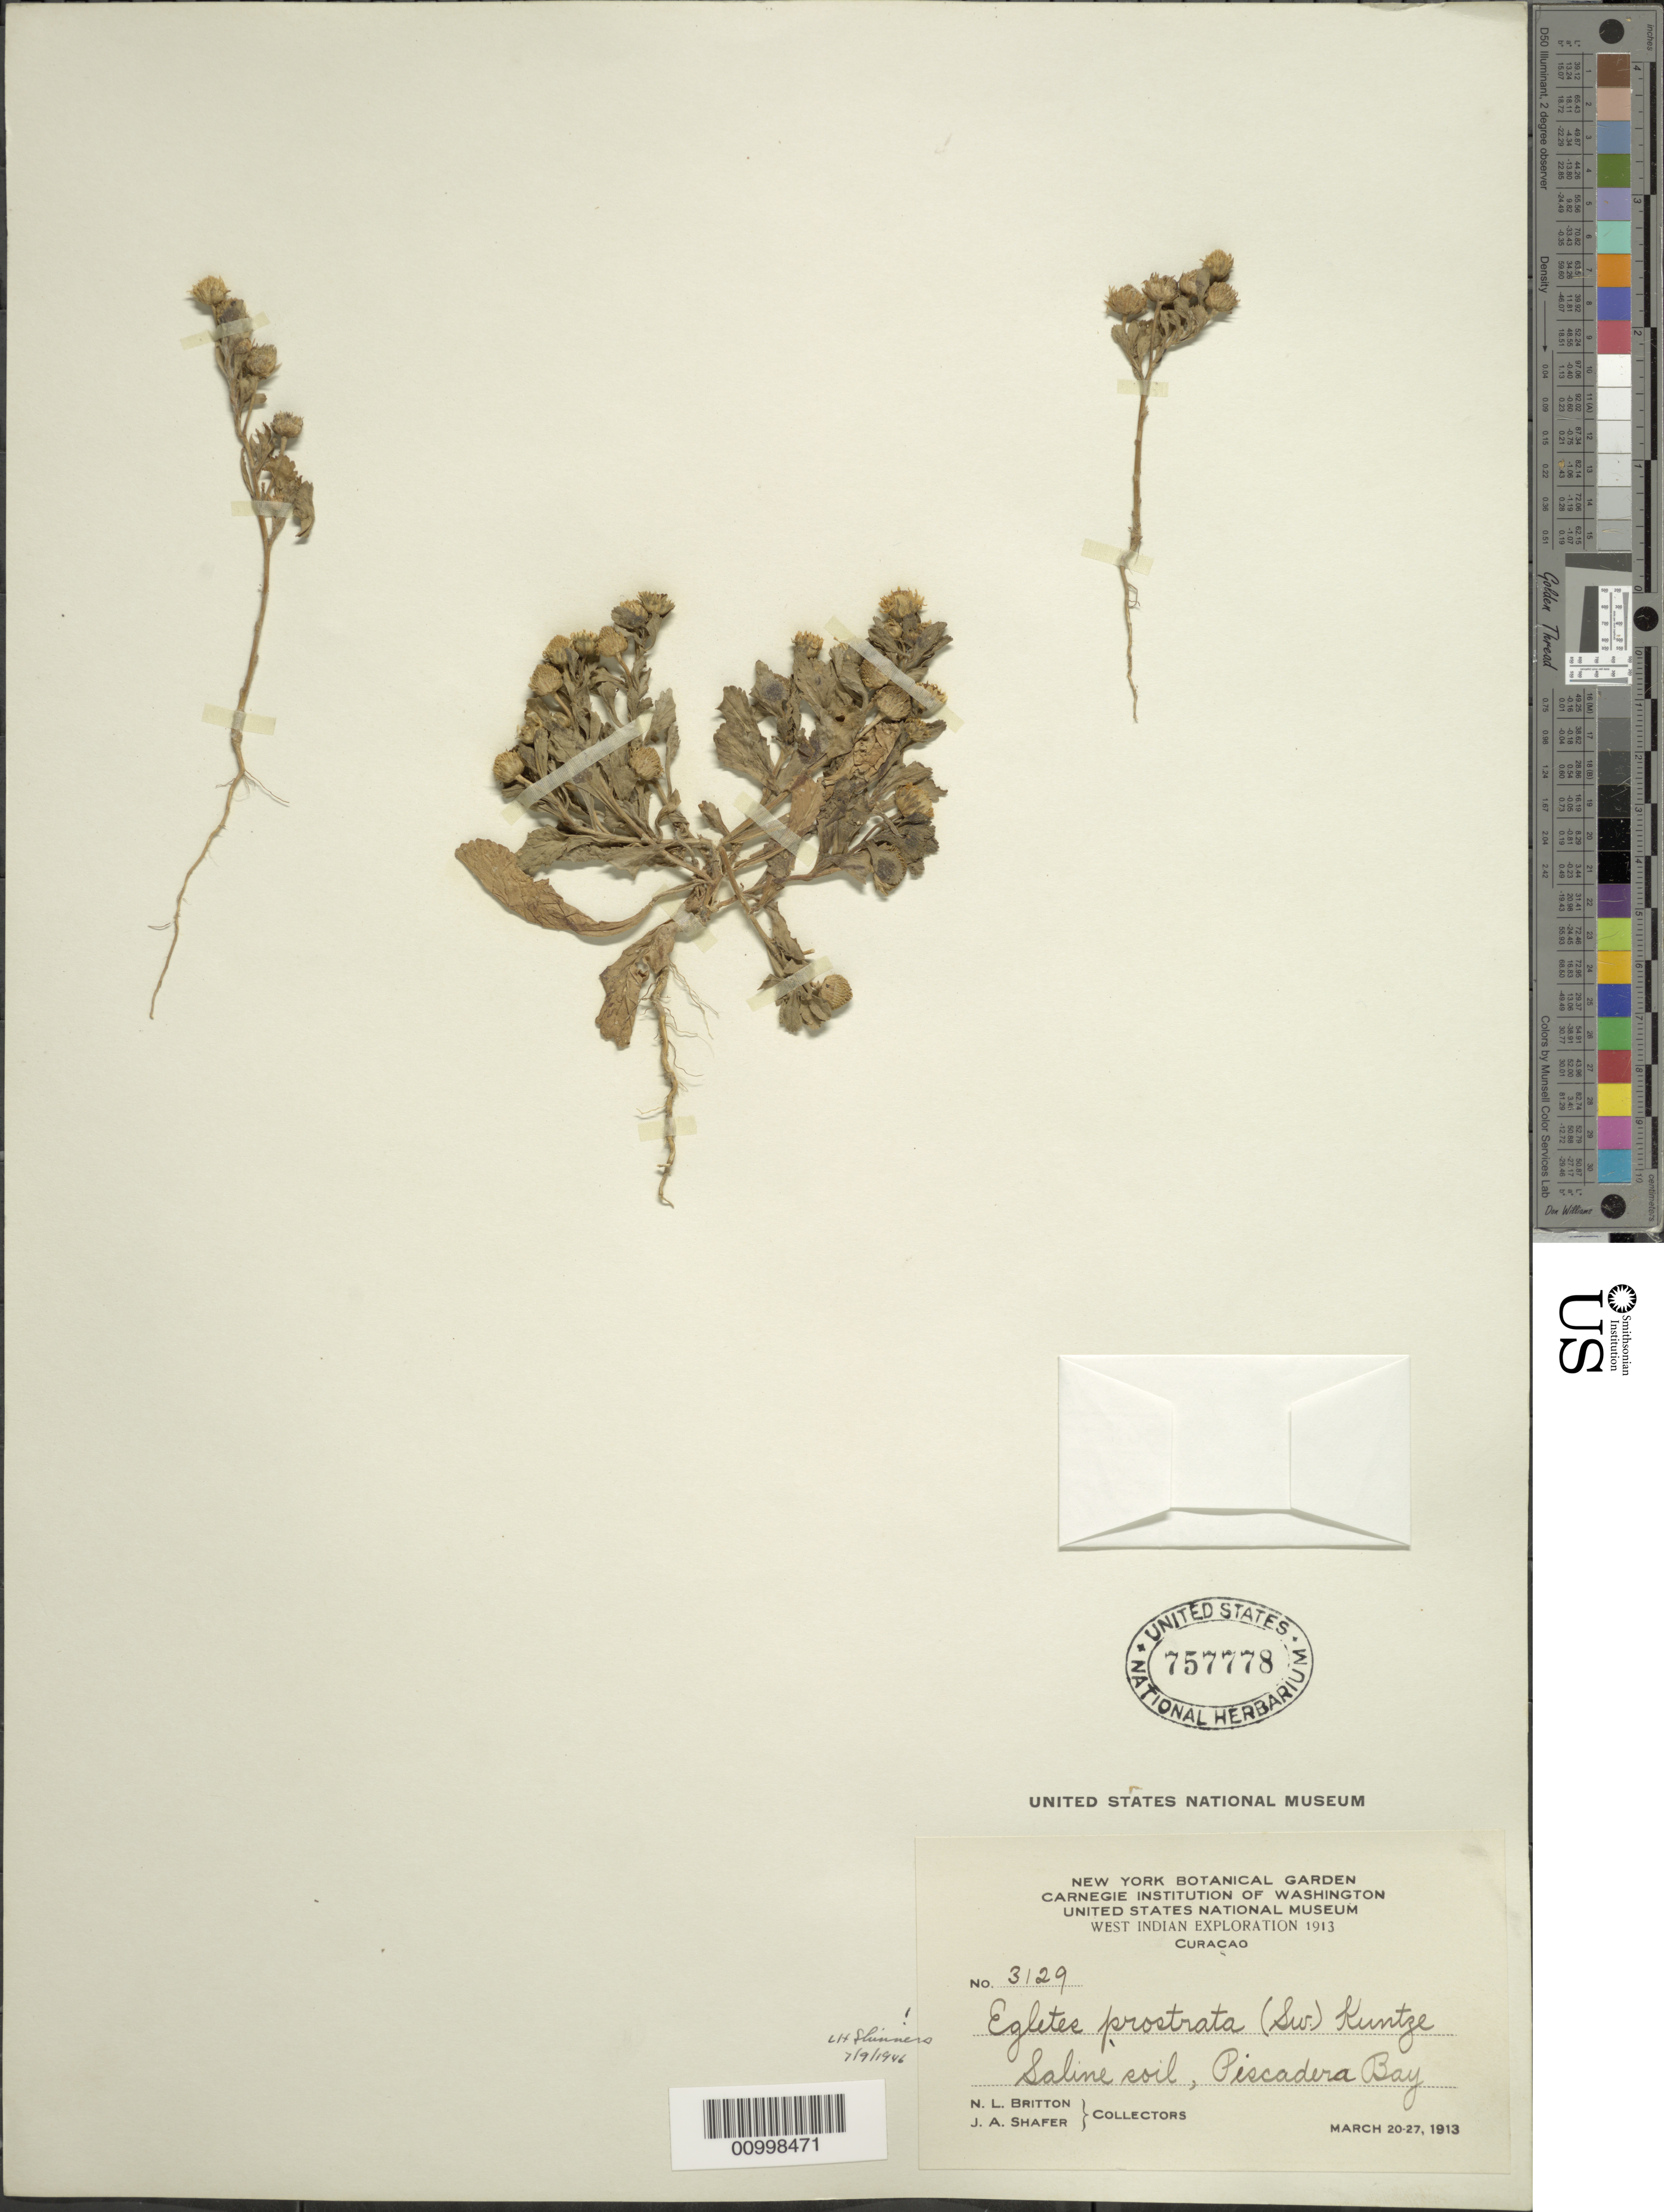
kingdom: Plantae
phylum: Tracheophyta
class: Magnoliopsida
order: Asterales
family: Asteraceae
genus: Egletes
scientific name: Egletes prostrata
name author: (Sw.) Kuntze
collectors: N. Britton & J. A. Shafer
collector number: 3129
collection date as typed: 20 Mar 1913 to 27 Mar 1913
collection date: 1913-03-20/1913-03-27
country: Curaçao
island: Curaçao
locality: Saline soil, Piscadera Bay.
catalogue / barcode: US 757778